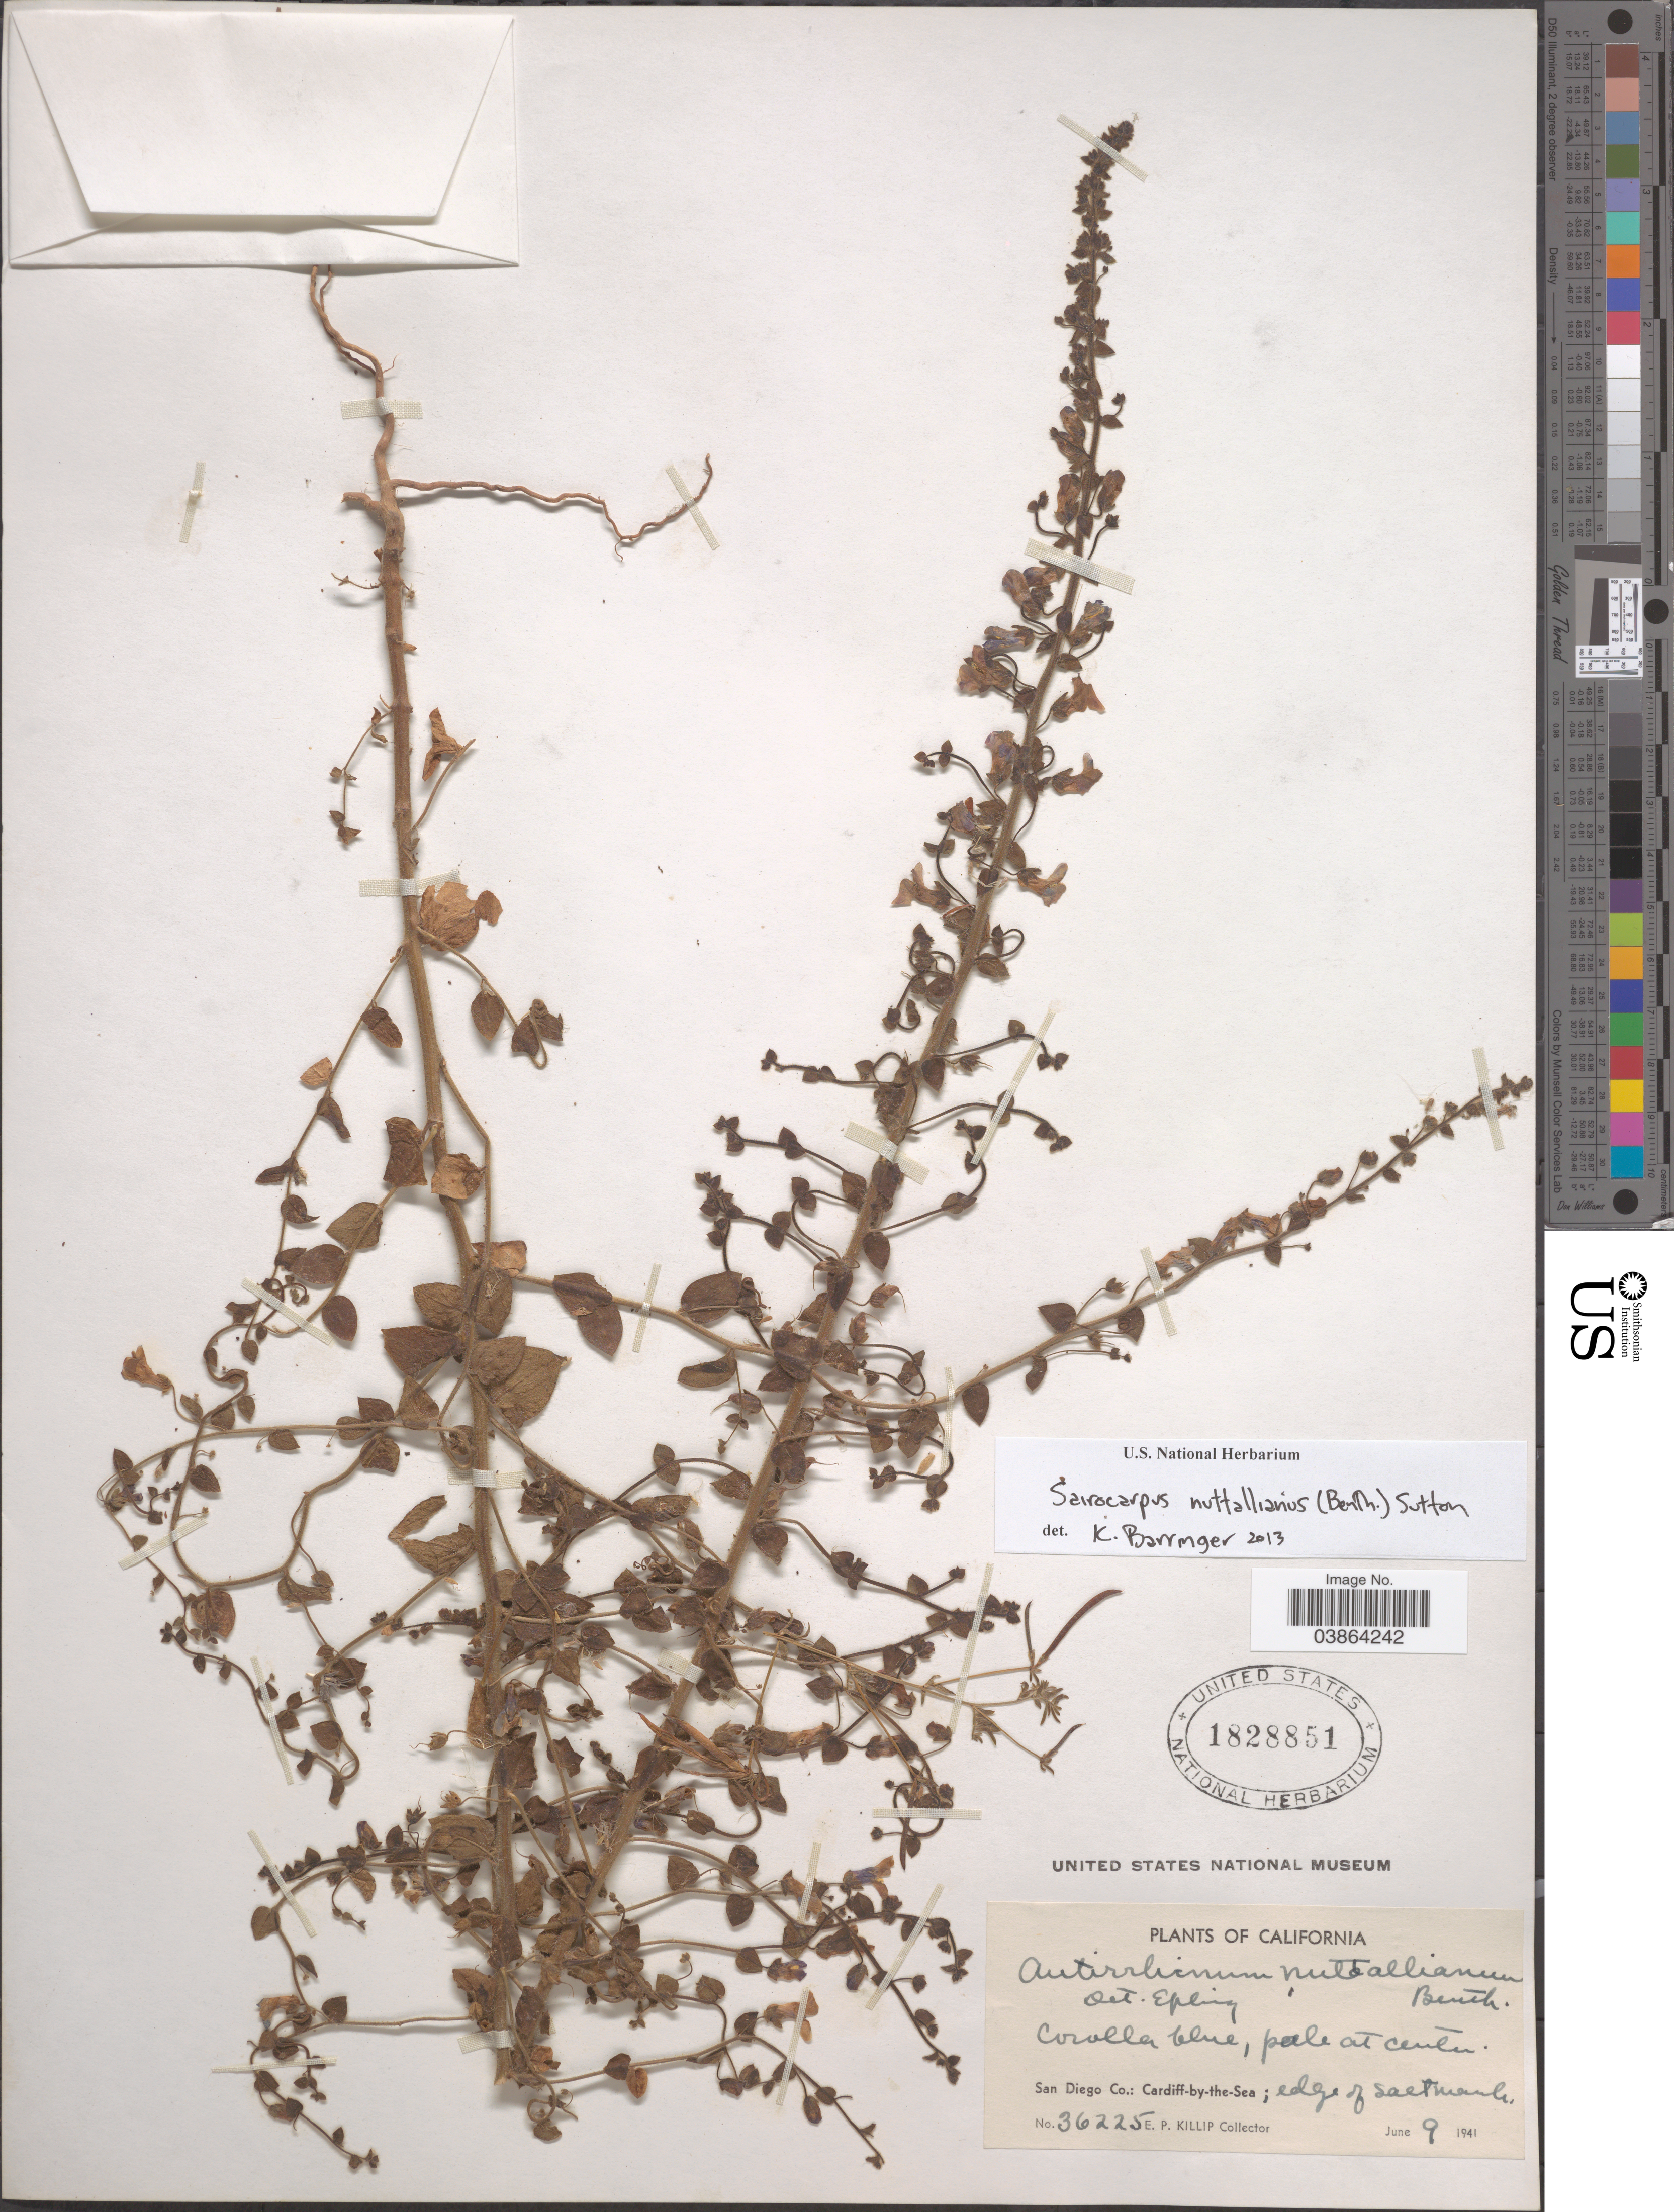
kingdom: Plantae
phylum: Tracheophyta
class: Magnoliopsida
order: Lamiales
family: Plantaginaceae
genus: Sairocarpus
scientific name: Sairocarpus nuttallianus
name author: (Benth.) D.A. Sutton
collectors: E. P. Killip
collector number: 36225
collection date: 1941-06-09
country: United States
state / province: California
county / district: San Diego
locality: San Diego Co.: Cardiff-by-the-Sea; edge of salt marsh.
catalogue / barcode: US 1828851